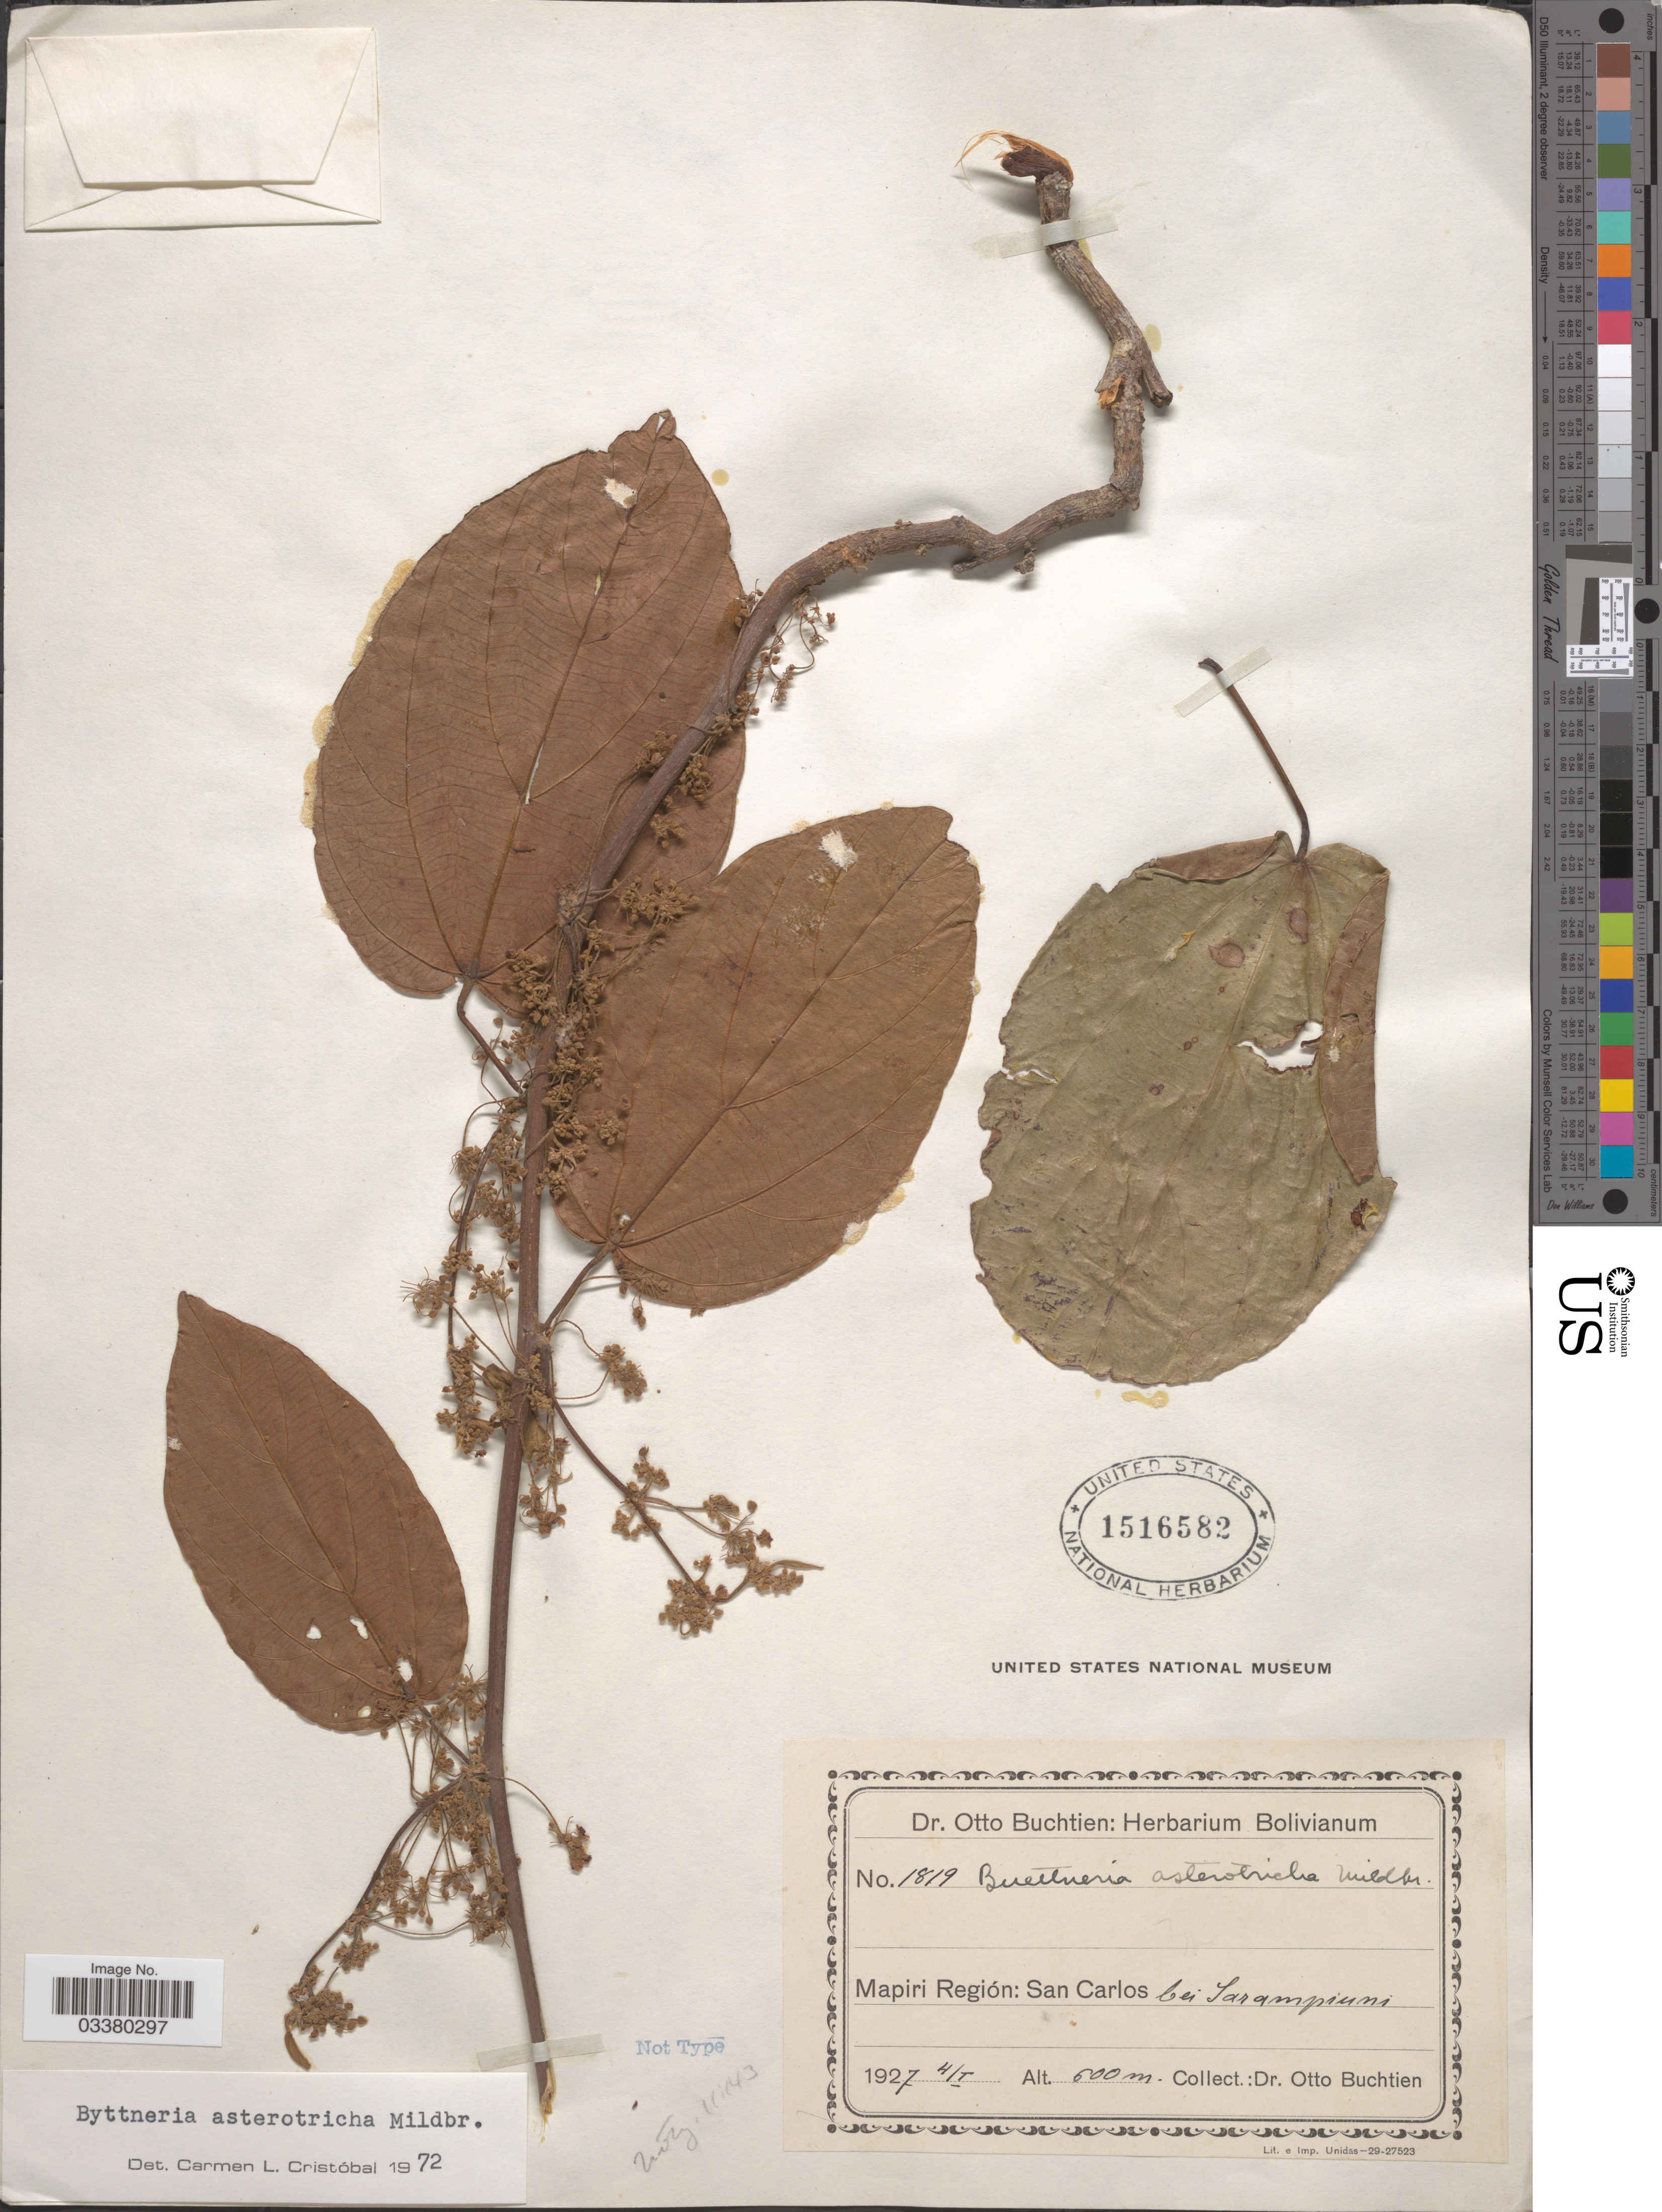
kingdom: Plantae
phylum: Tracheophyta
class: Magnoliopsida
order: Malvales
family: Malvaceae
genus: Byttneria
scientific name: Byttneria asterotricha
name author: Mildbr.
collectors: O. Buchtien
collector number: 1819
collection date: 1927-01-04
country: Bolivia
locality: Mapiri Región: San Carlos bei Sarampiuni.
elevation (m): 600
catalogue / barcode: US 1516582